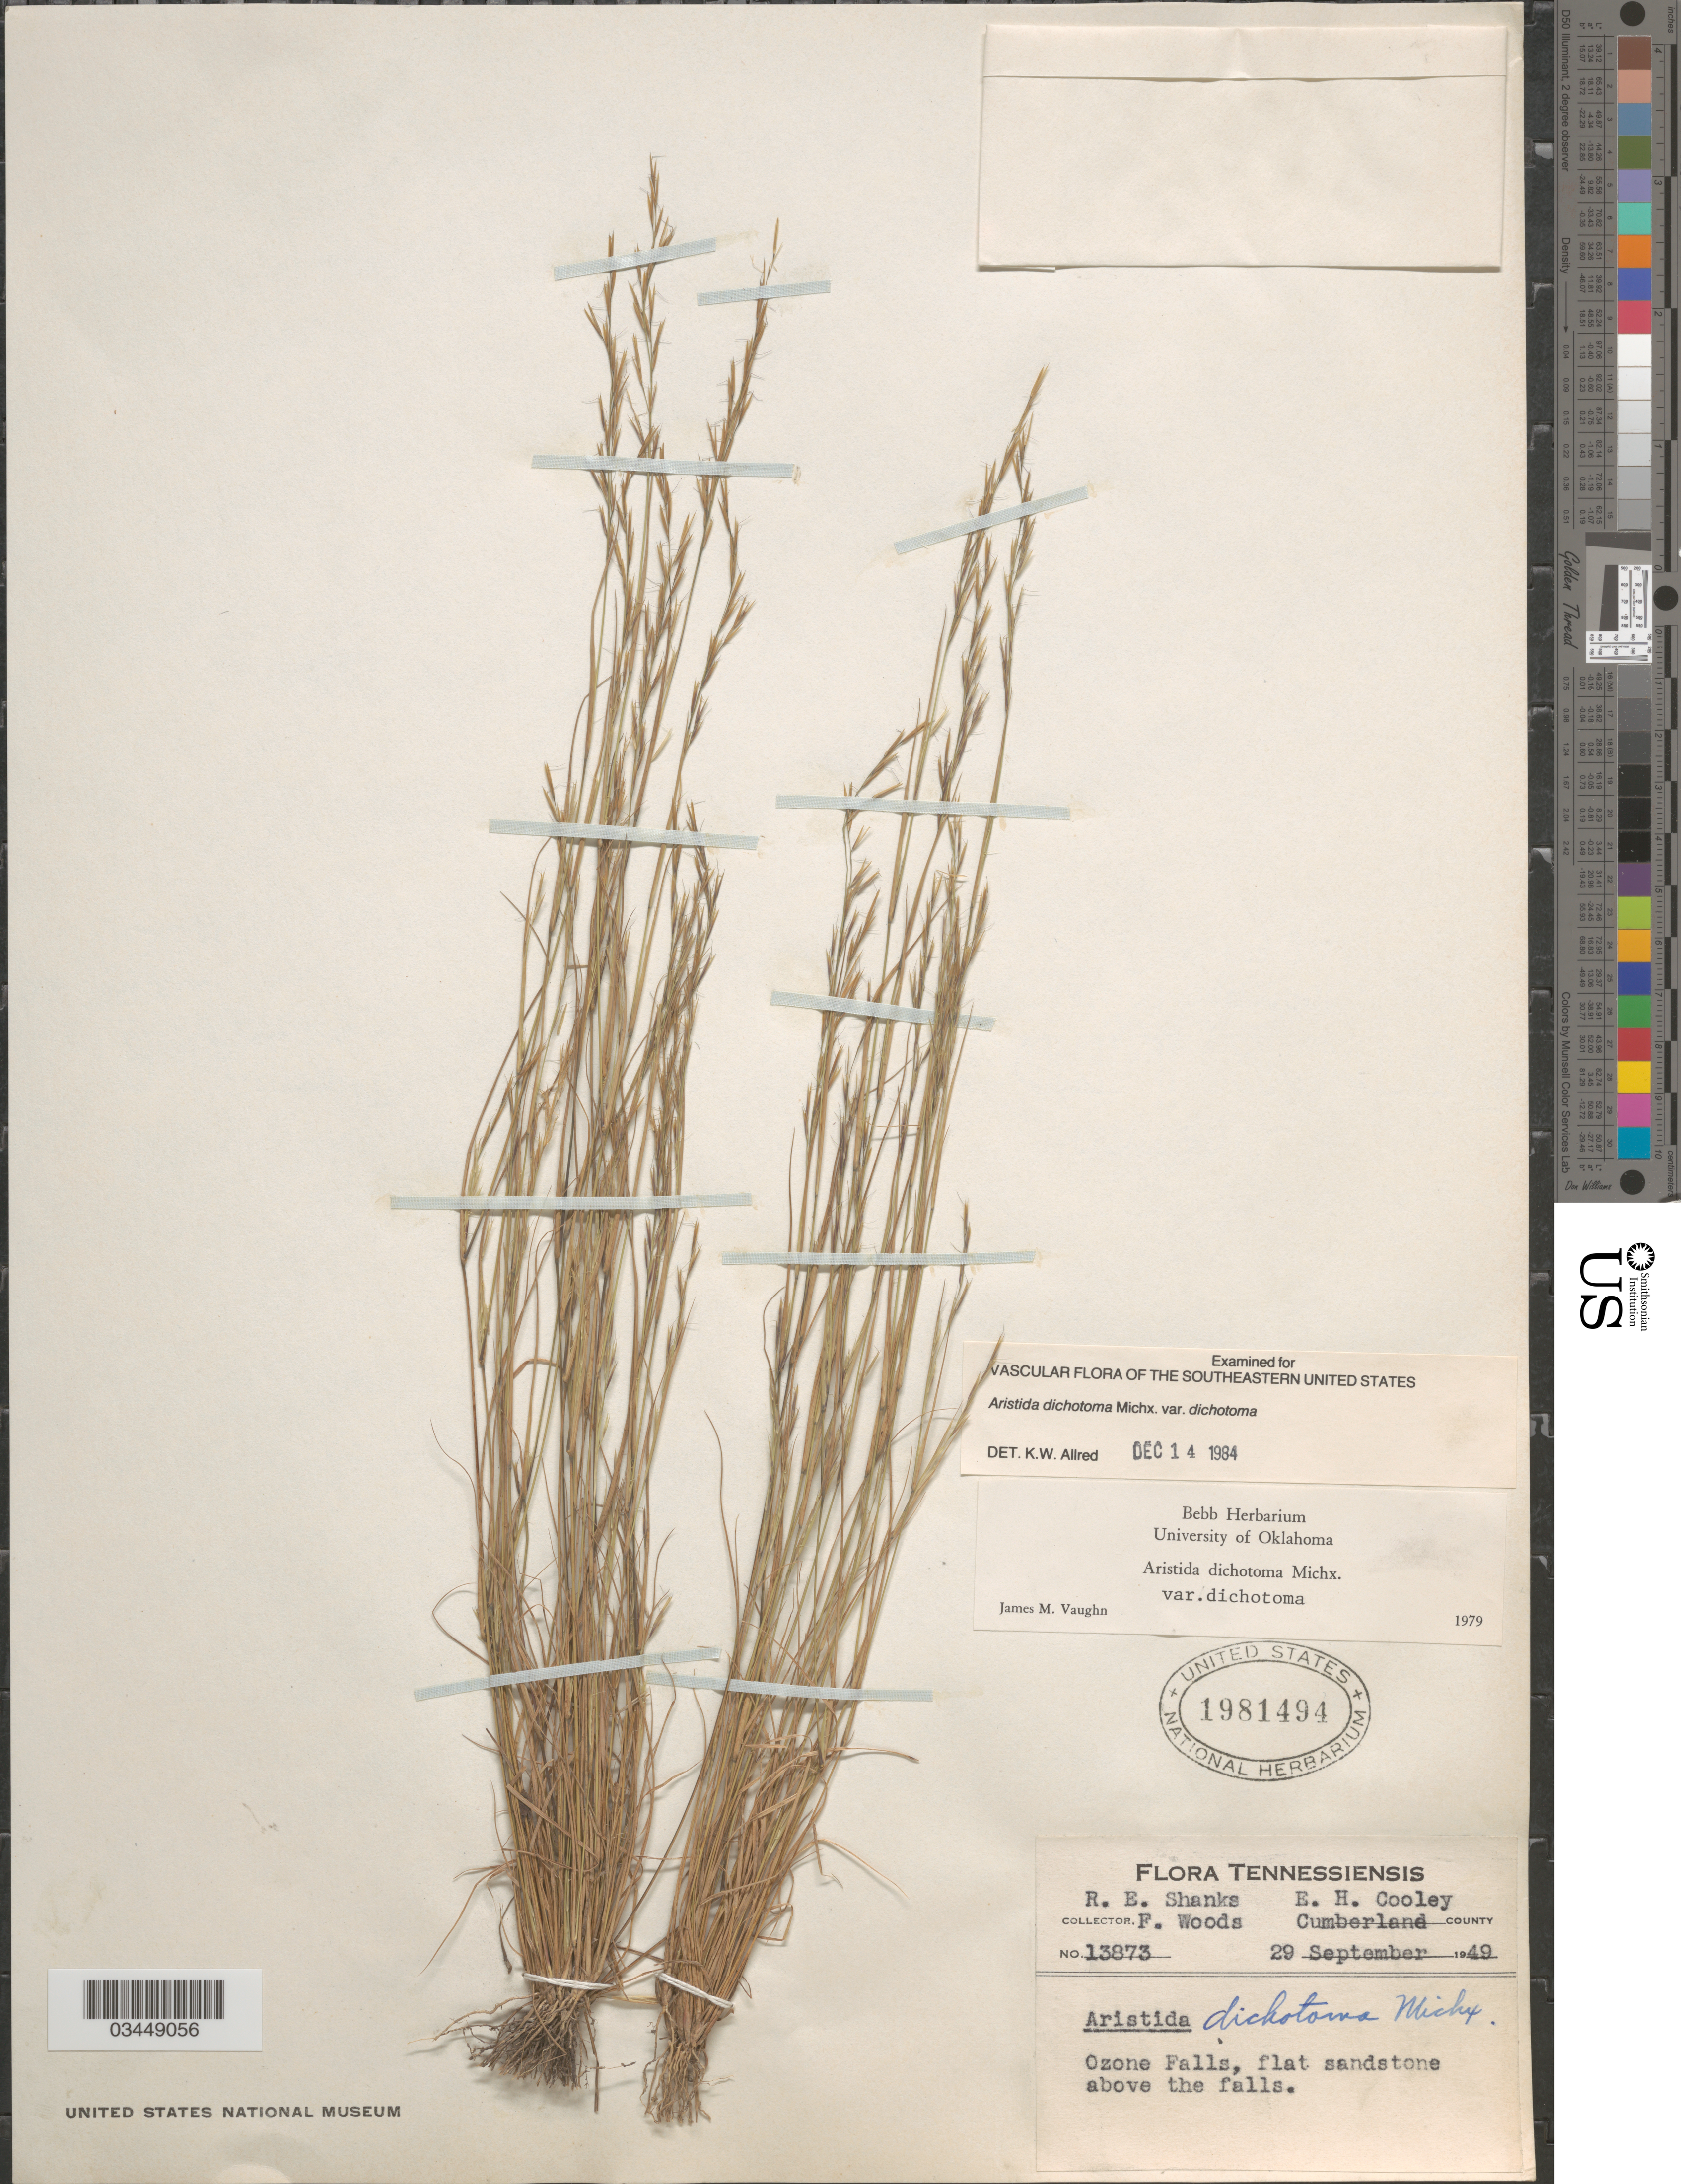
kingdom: Plantae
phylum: Tracheophyta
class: Liliopsida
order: Poales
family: Poaceae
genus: Aristida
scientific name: Aristida dichotoma var. dichotoma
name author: Michx.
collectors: R. Shanks, E. H. Cooley & F. Woods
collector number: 13873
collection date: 1949-09-29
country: United States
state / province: Tennessee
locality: Cumberland County. Ozone Falls, flat sandstone above the falls.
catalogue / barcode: US 1981494